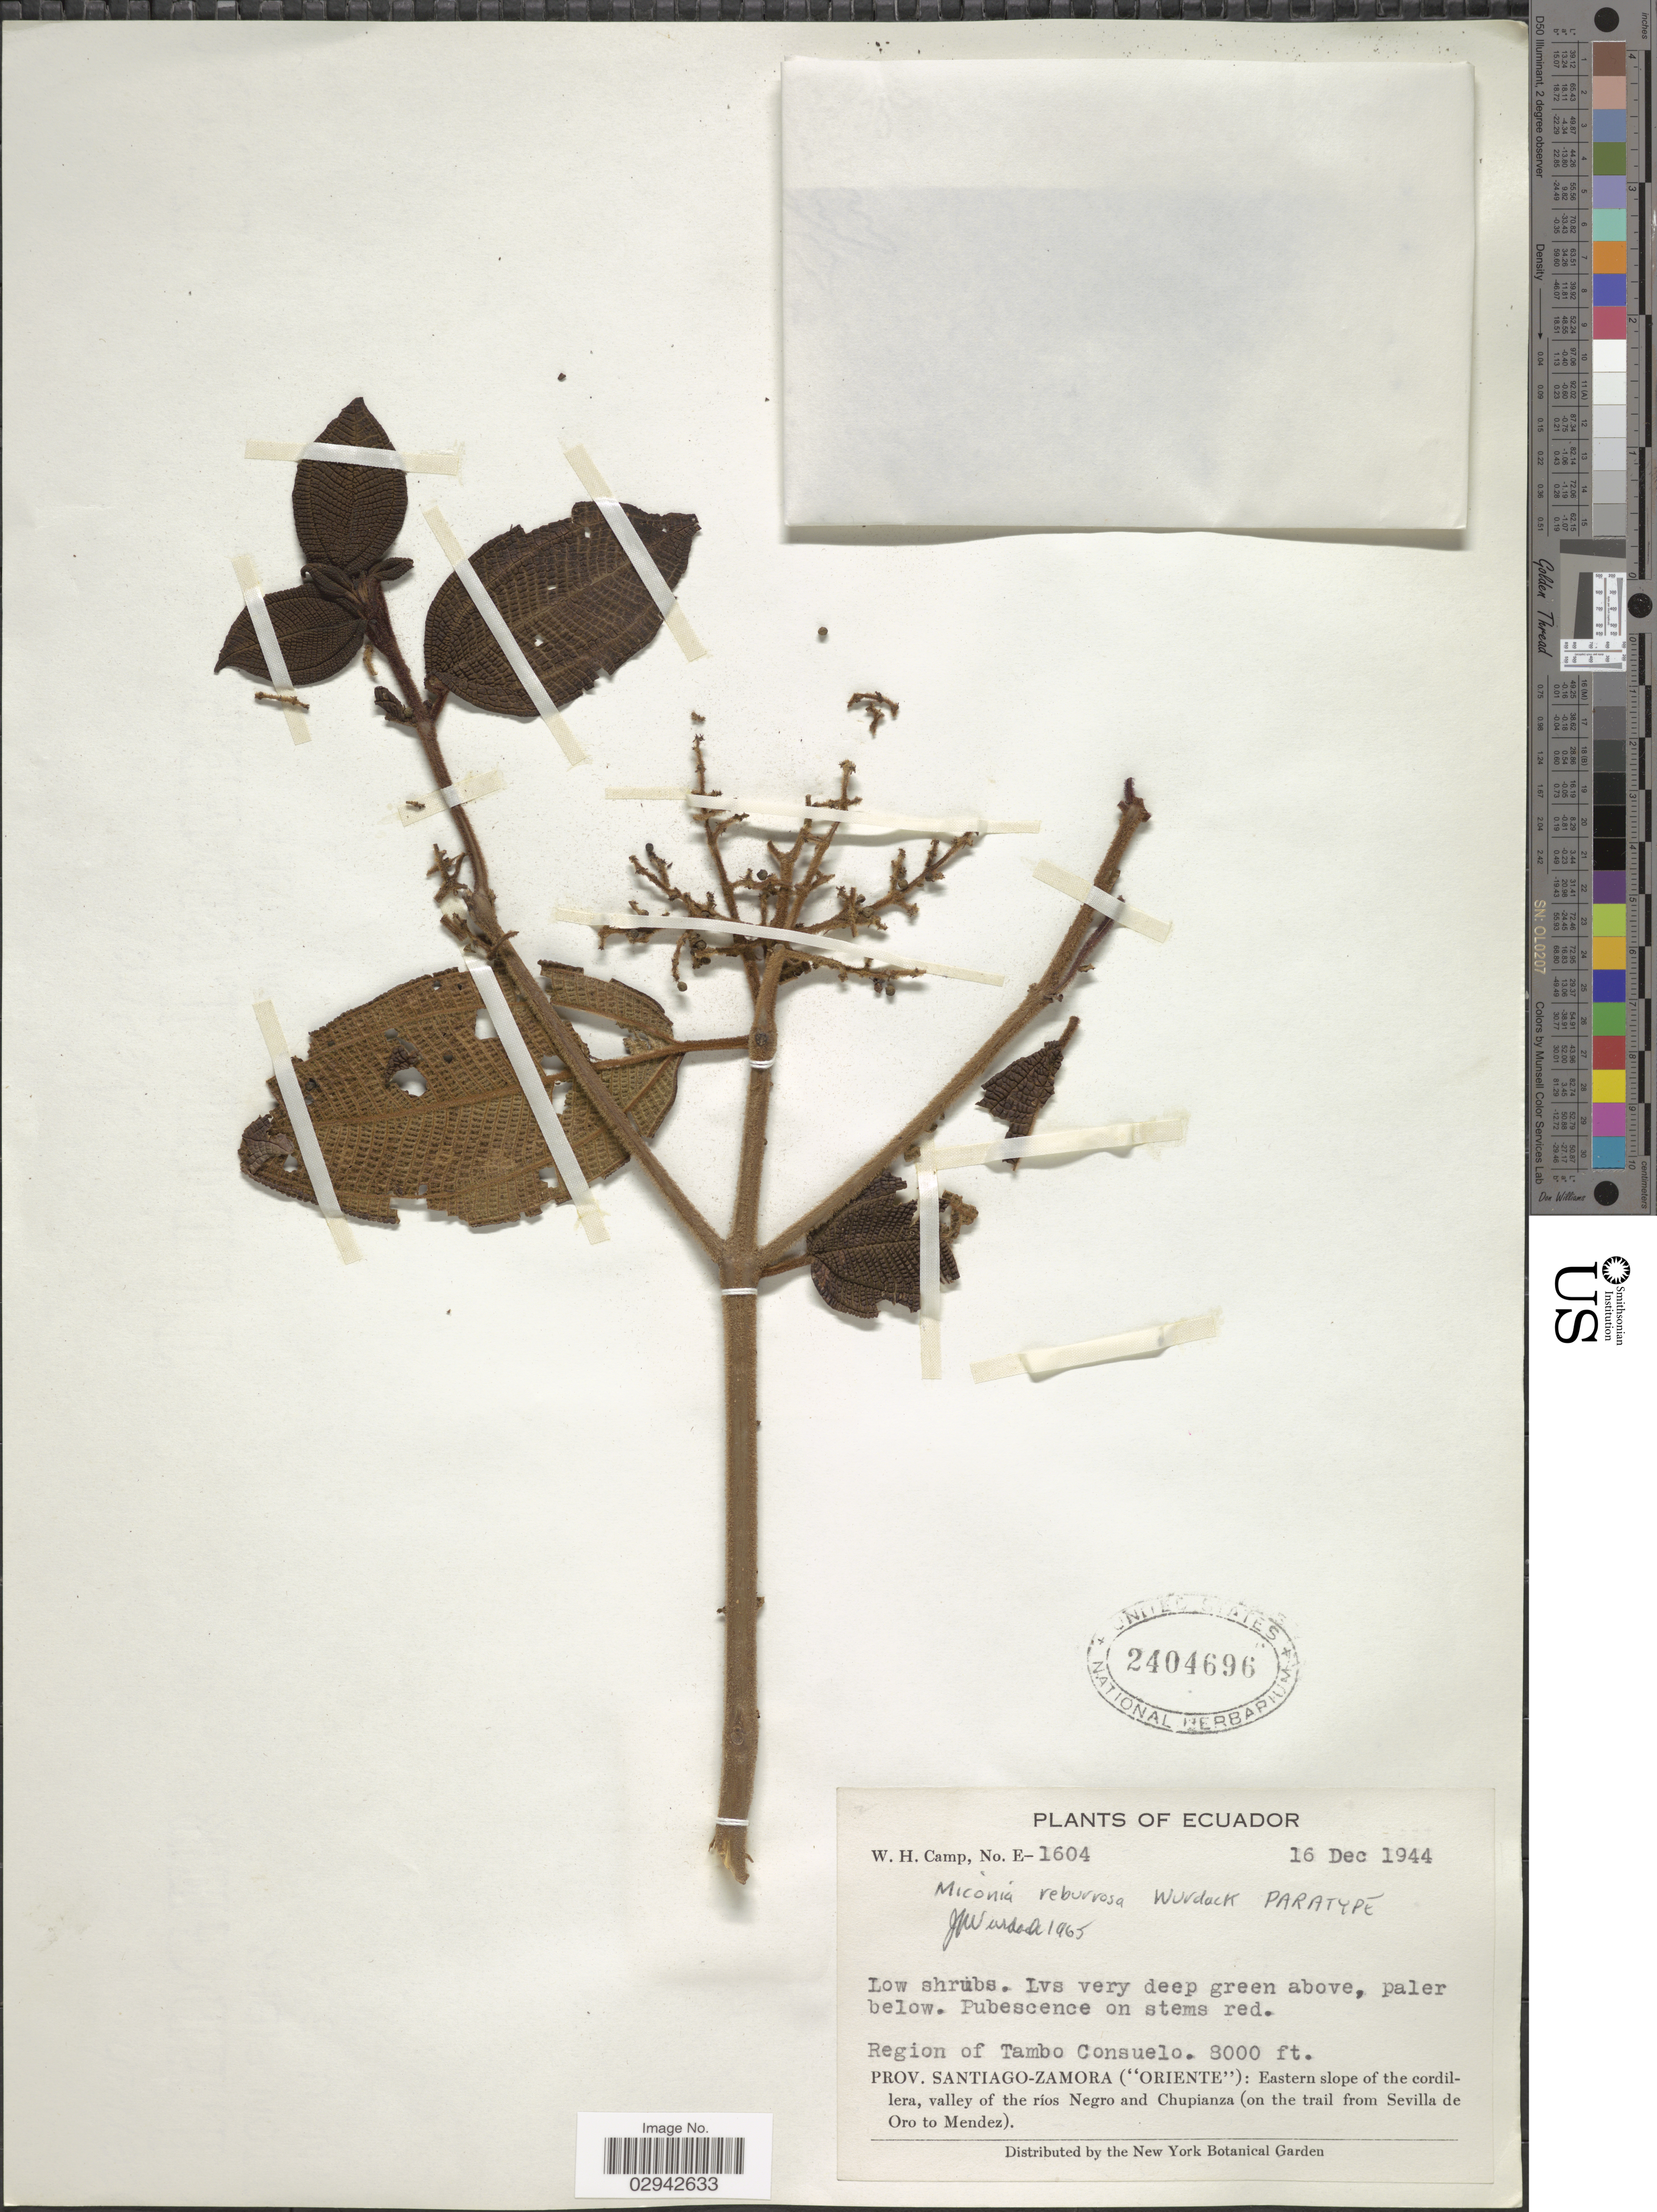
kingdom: Plantae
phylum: Tracheophyta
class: Magnoliopsida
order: Myrtales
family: Melastomataceae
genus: Miconia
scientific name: Miconia reburrosa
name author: Wurdack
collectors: W. H. Camp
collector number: E-1604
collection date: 1944-12-16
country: Ecuador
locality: Region of Tambo Consuelo, Prov. Santiago-Zamora ("Oriente"): Eastern slope of the cordillera, valley of the ríos Negros and Chupianza (on the trail from Sevilla de Oro to Mendez).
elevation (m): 2438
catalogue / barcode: US 2404696